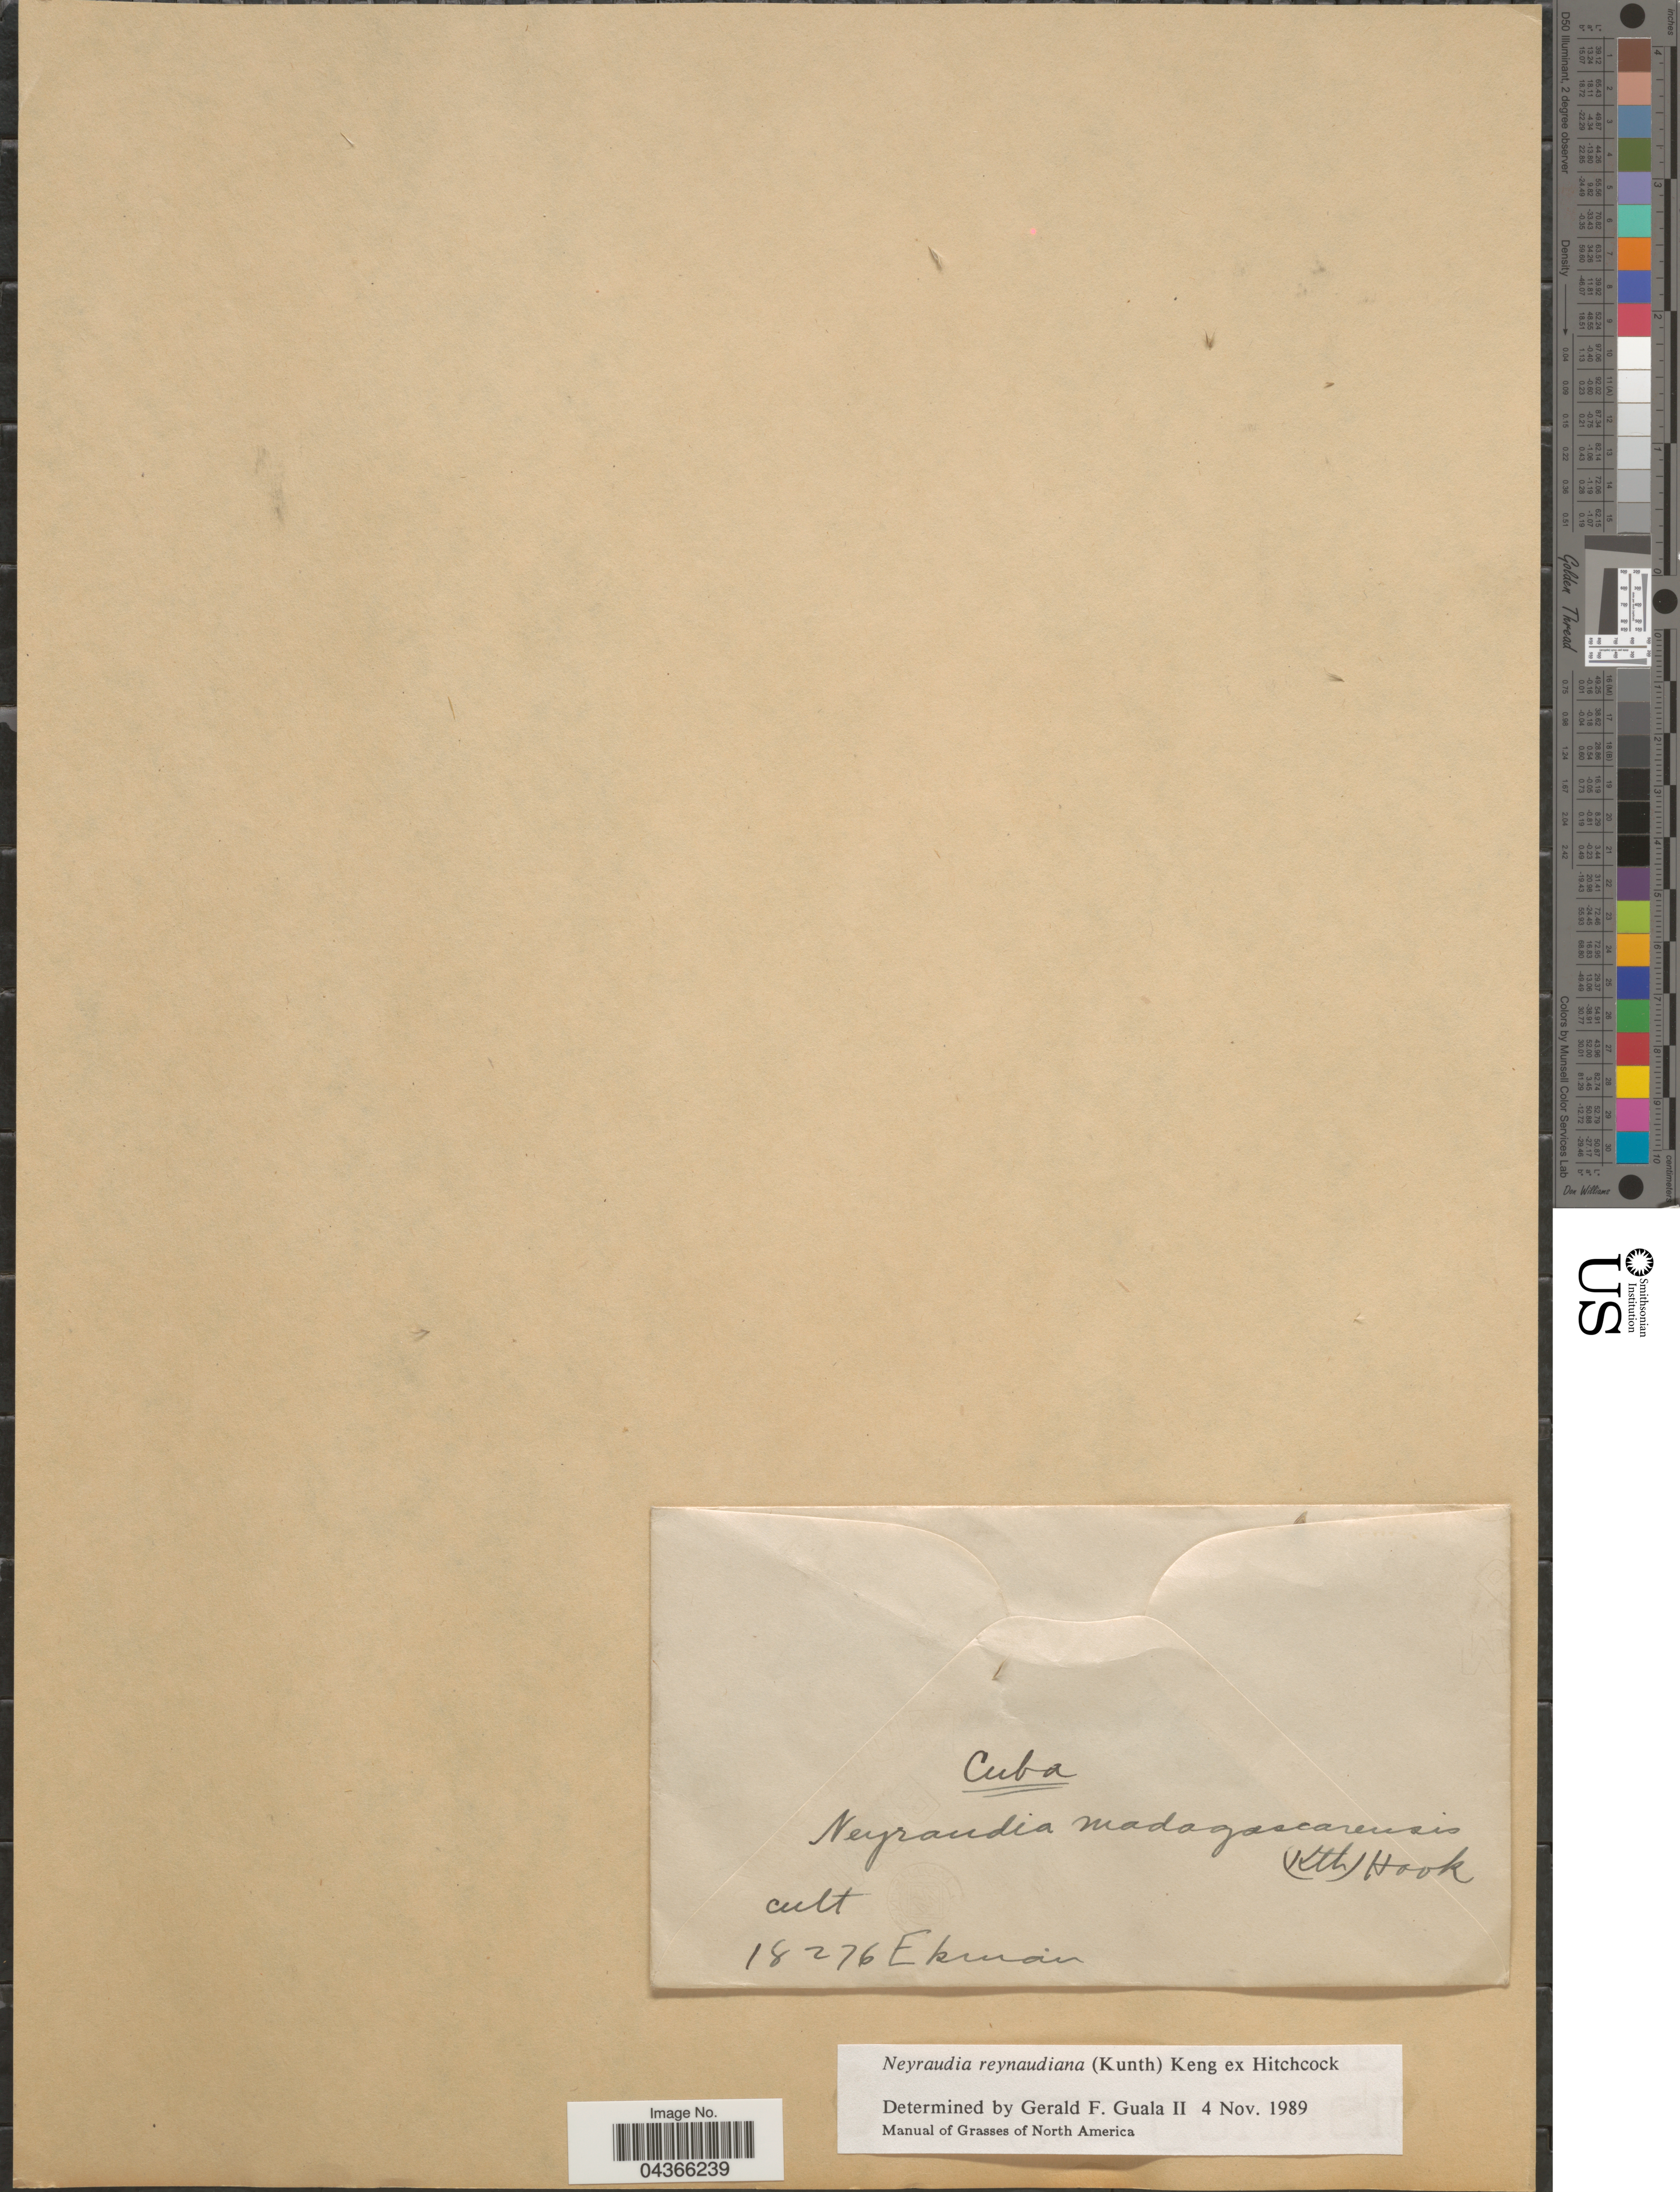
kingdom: Plantae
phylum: Tracheophyta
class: Liliopsida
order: Poales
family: Poaceae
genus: Neyraudia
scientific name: Neyraudia reynaudiana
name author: (Kunth) Keng ex Hitchc.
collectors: -. Ekman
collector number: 18276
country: Cuba